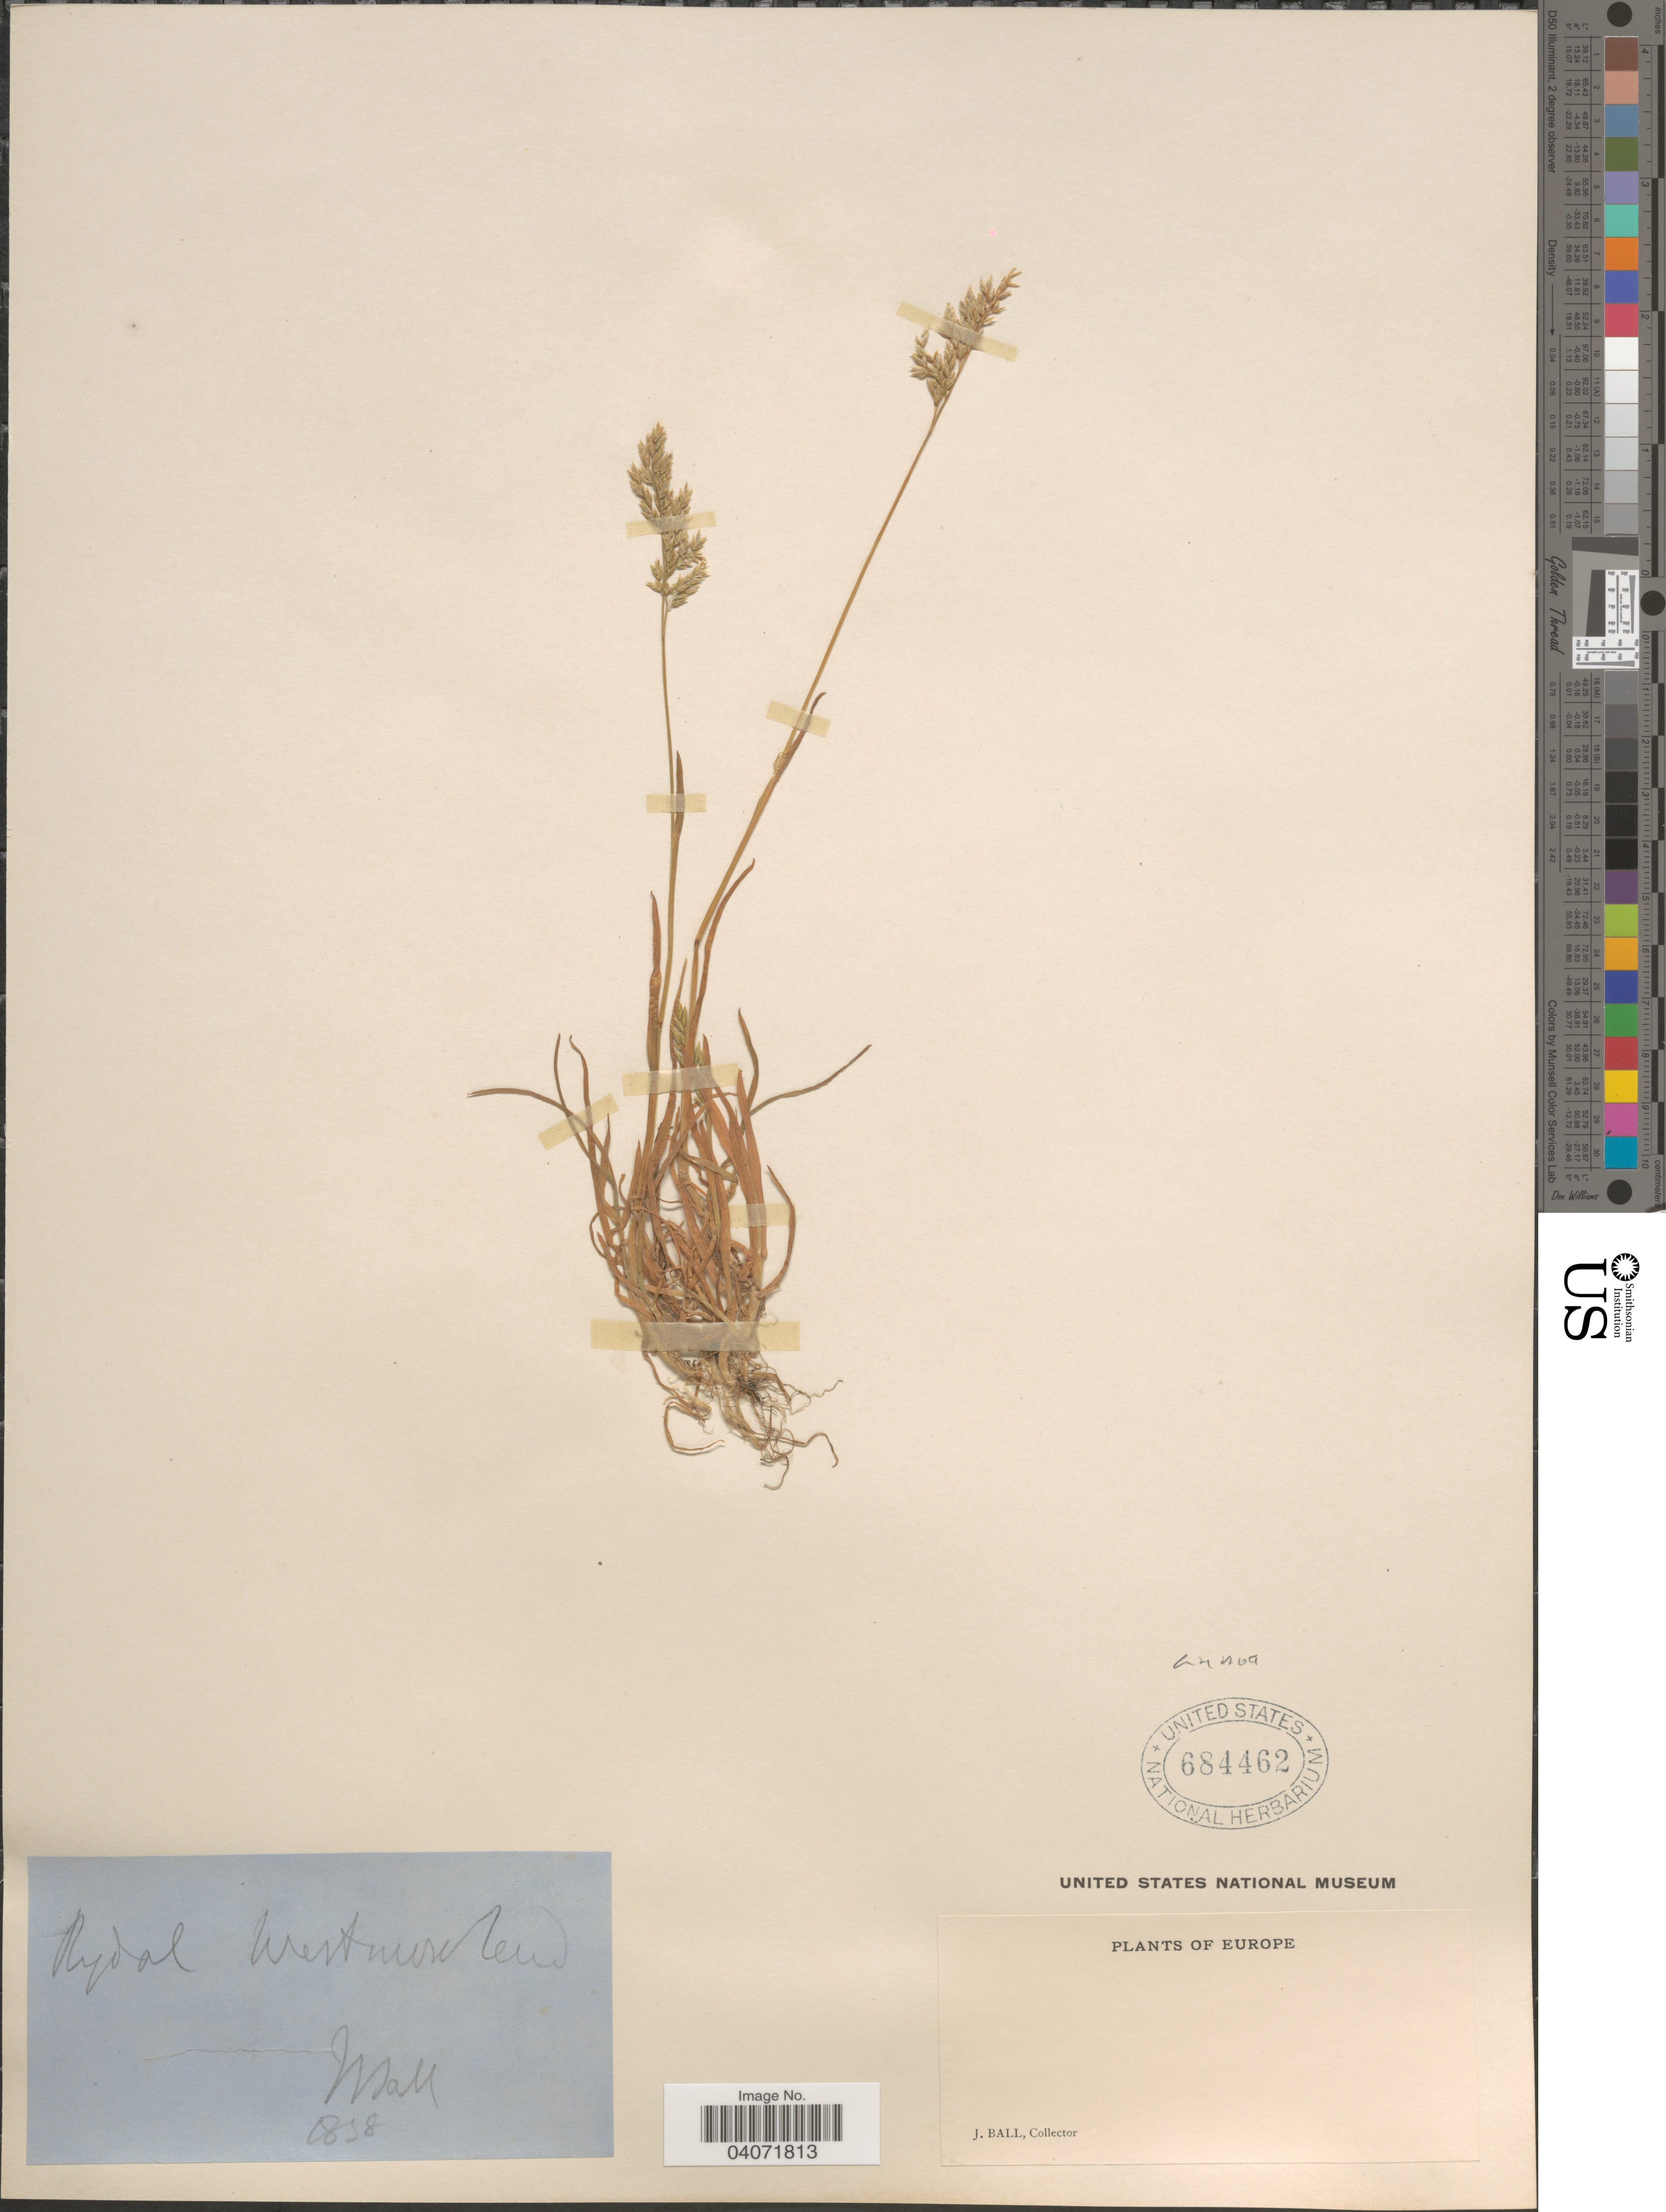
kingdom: Plantae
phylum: Tracheophyta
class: Liliopsida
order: Poales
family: Poaceae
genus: Poa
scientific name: Poa annua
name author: L.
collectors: J. Ball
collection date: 1838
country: United Kingdom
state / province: England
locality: Rydal Westmorland. Europe.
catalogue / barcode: US 684462